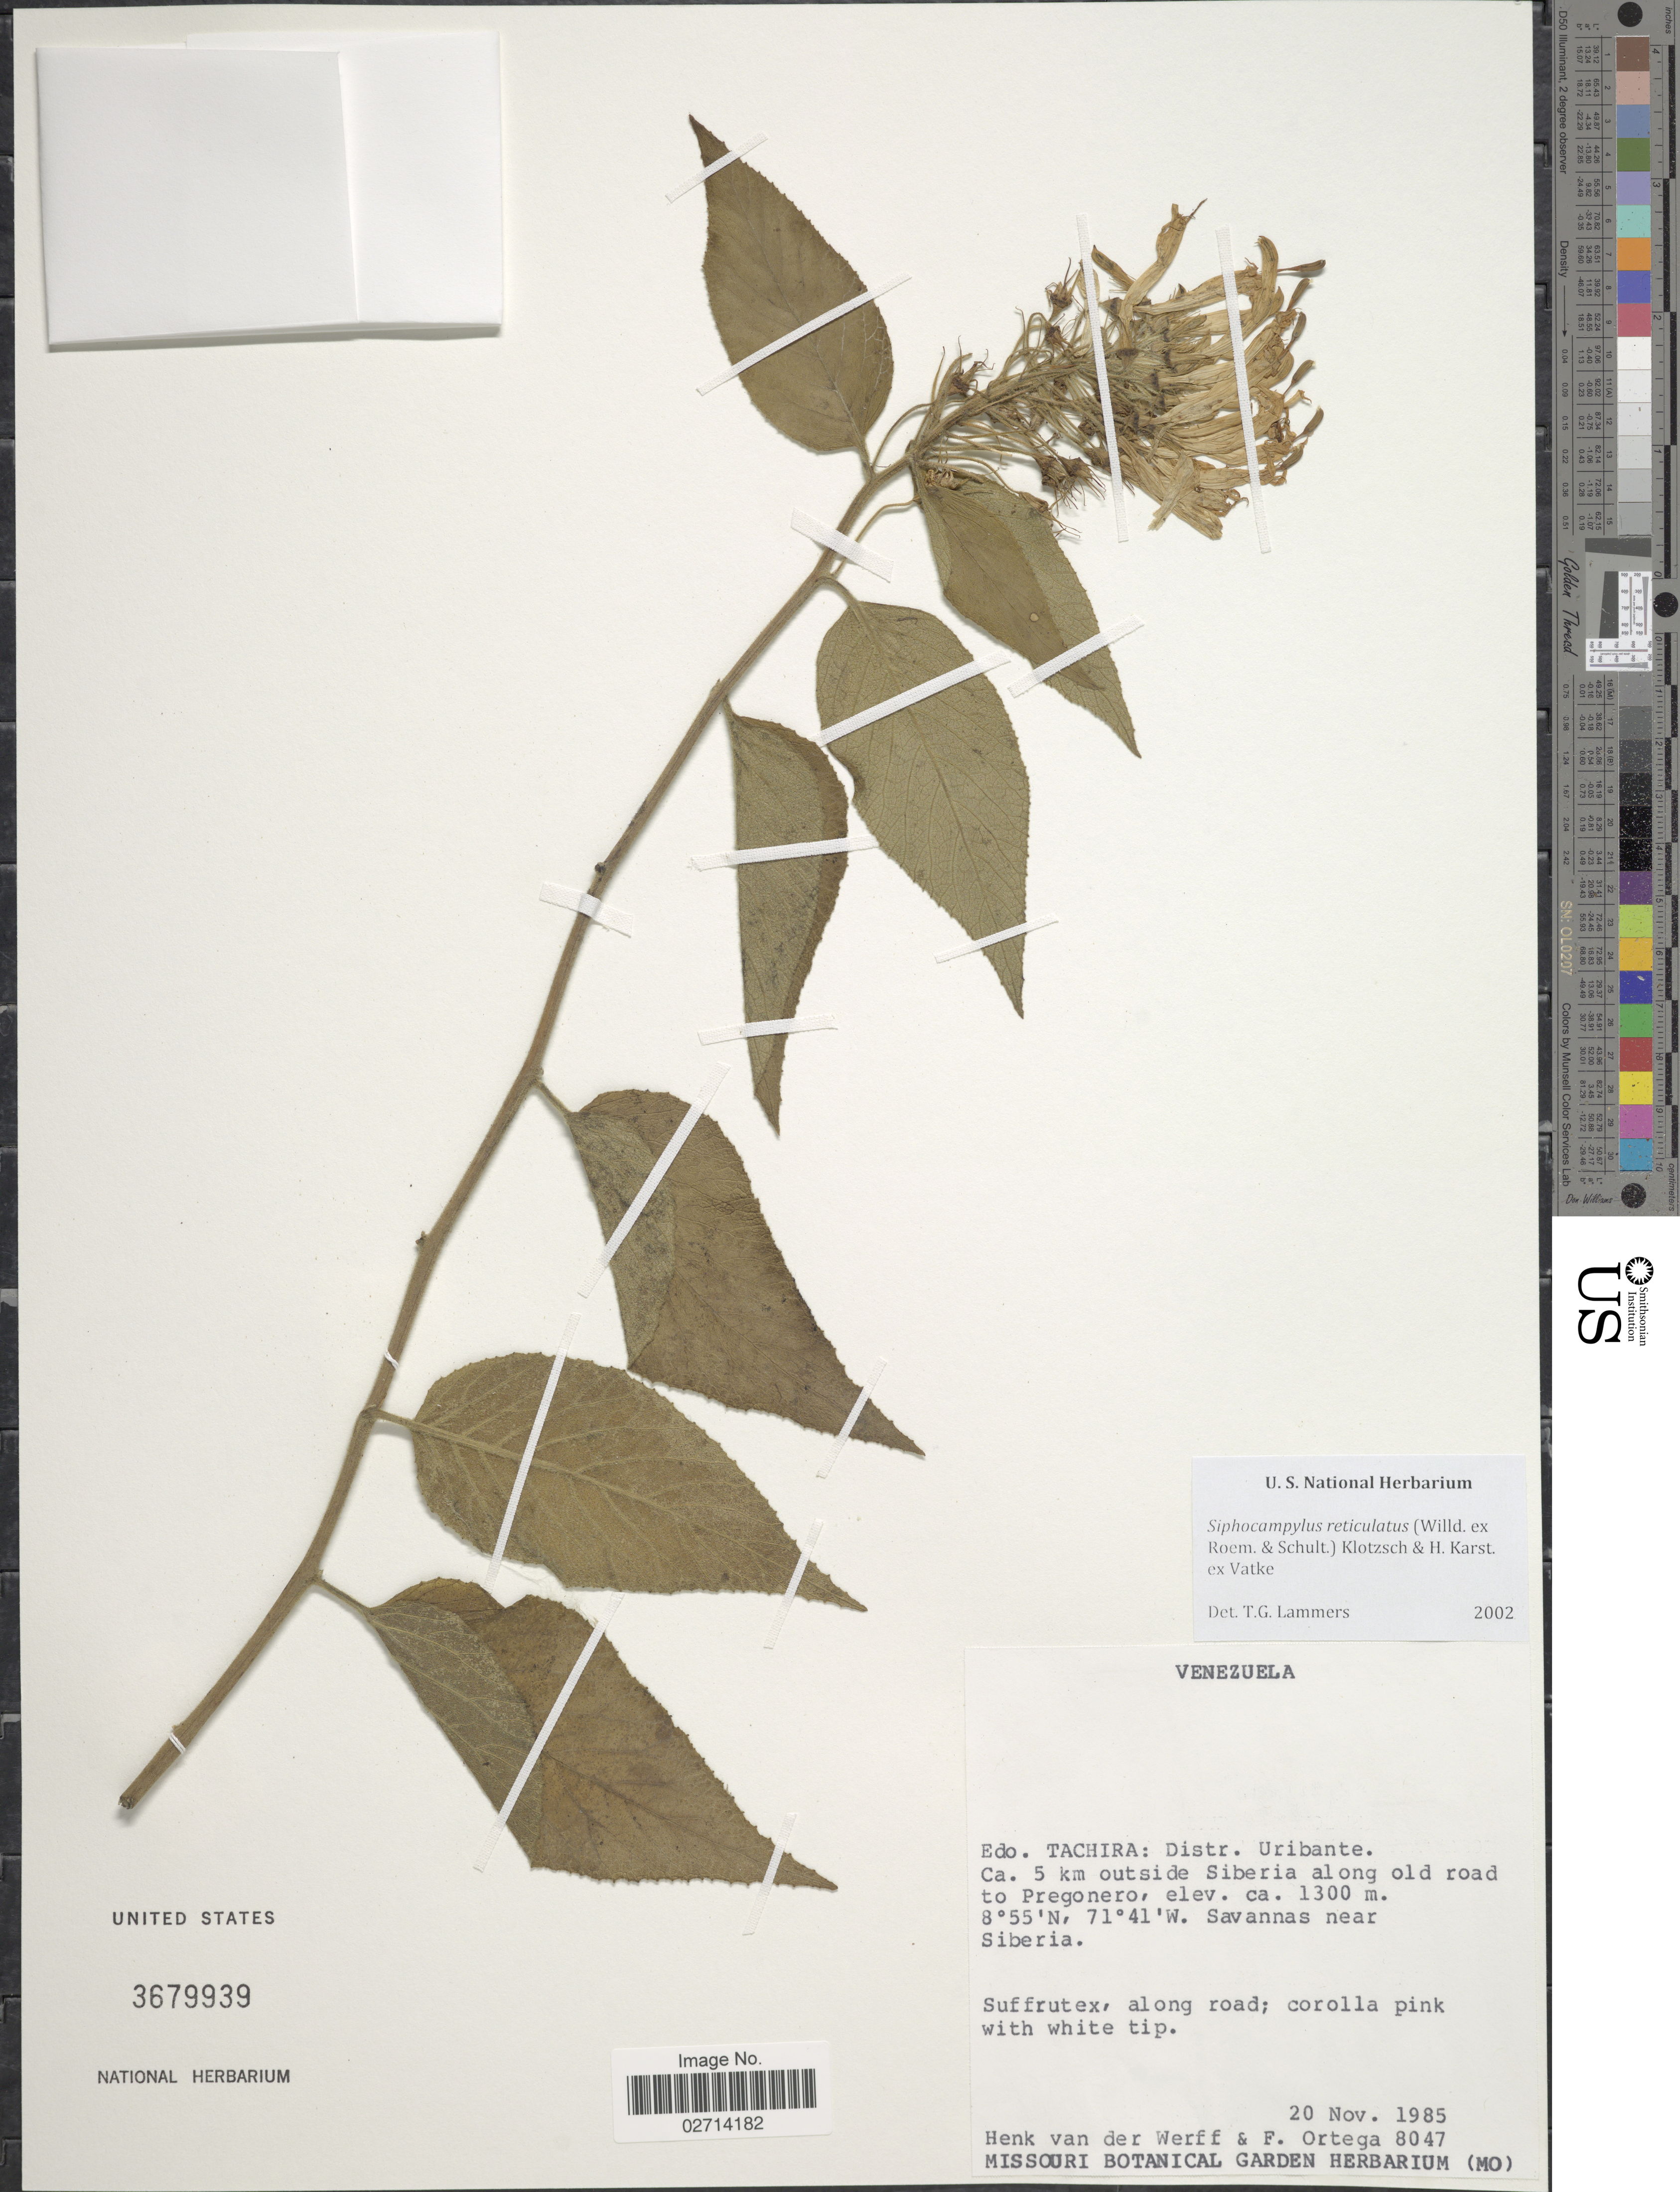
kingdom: Plantae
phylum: Tracheophyta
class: Magnoliopsida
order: Asterales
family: Campanulaceae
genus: Siphocampylus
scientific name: Siphocampylus reticulatus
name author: (Willd. ex Schult. & Roem.) Klotzsch & H. Karst. ex Vatke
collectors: H. van der Werff & F. J. Ortega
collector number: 8047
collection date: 1985-11-20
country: Venezuela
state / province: Tachira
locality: Distr. Uribante, Ca. 5 km outside Siberia along old road to Pregonero, savannas near Siberia.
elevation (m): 1300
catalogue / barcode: US 3679939